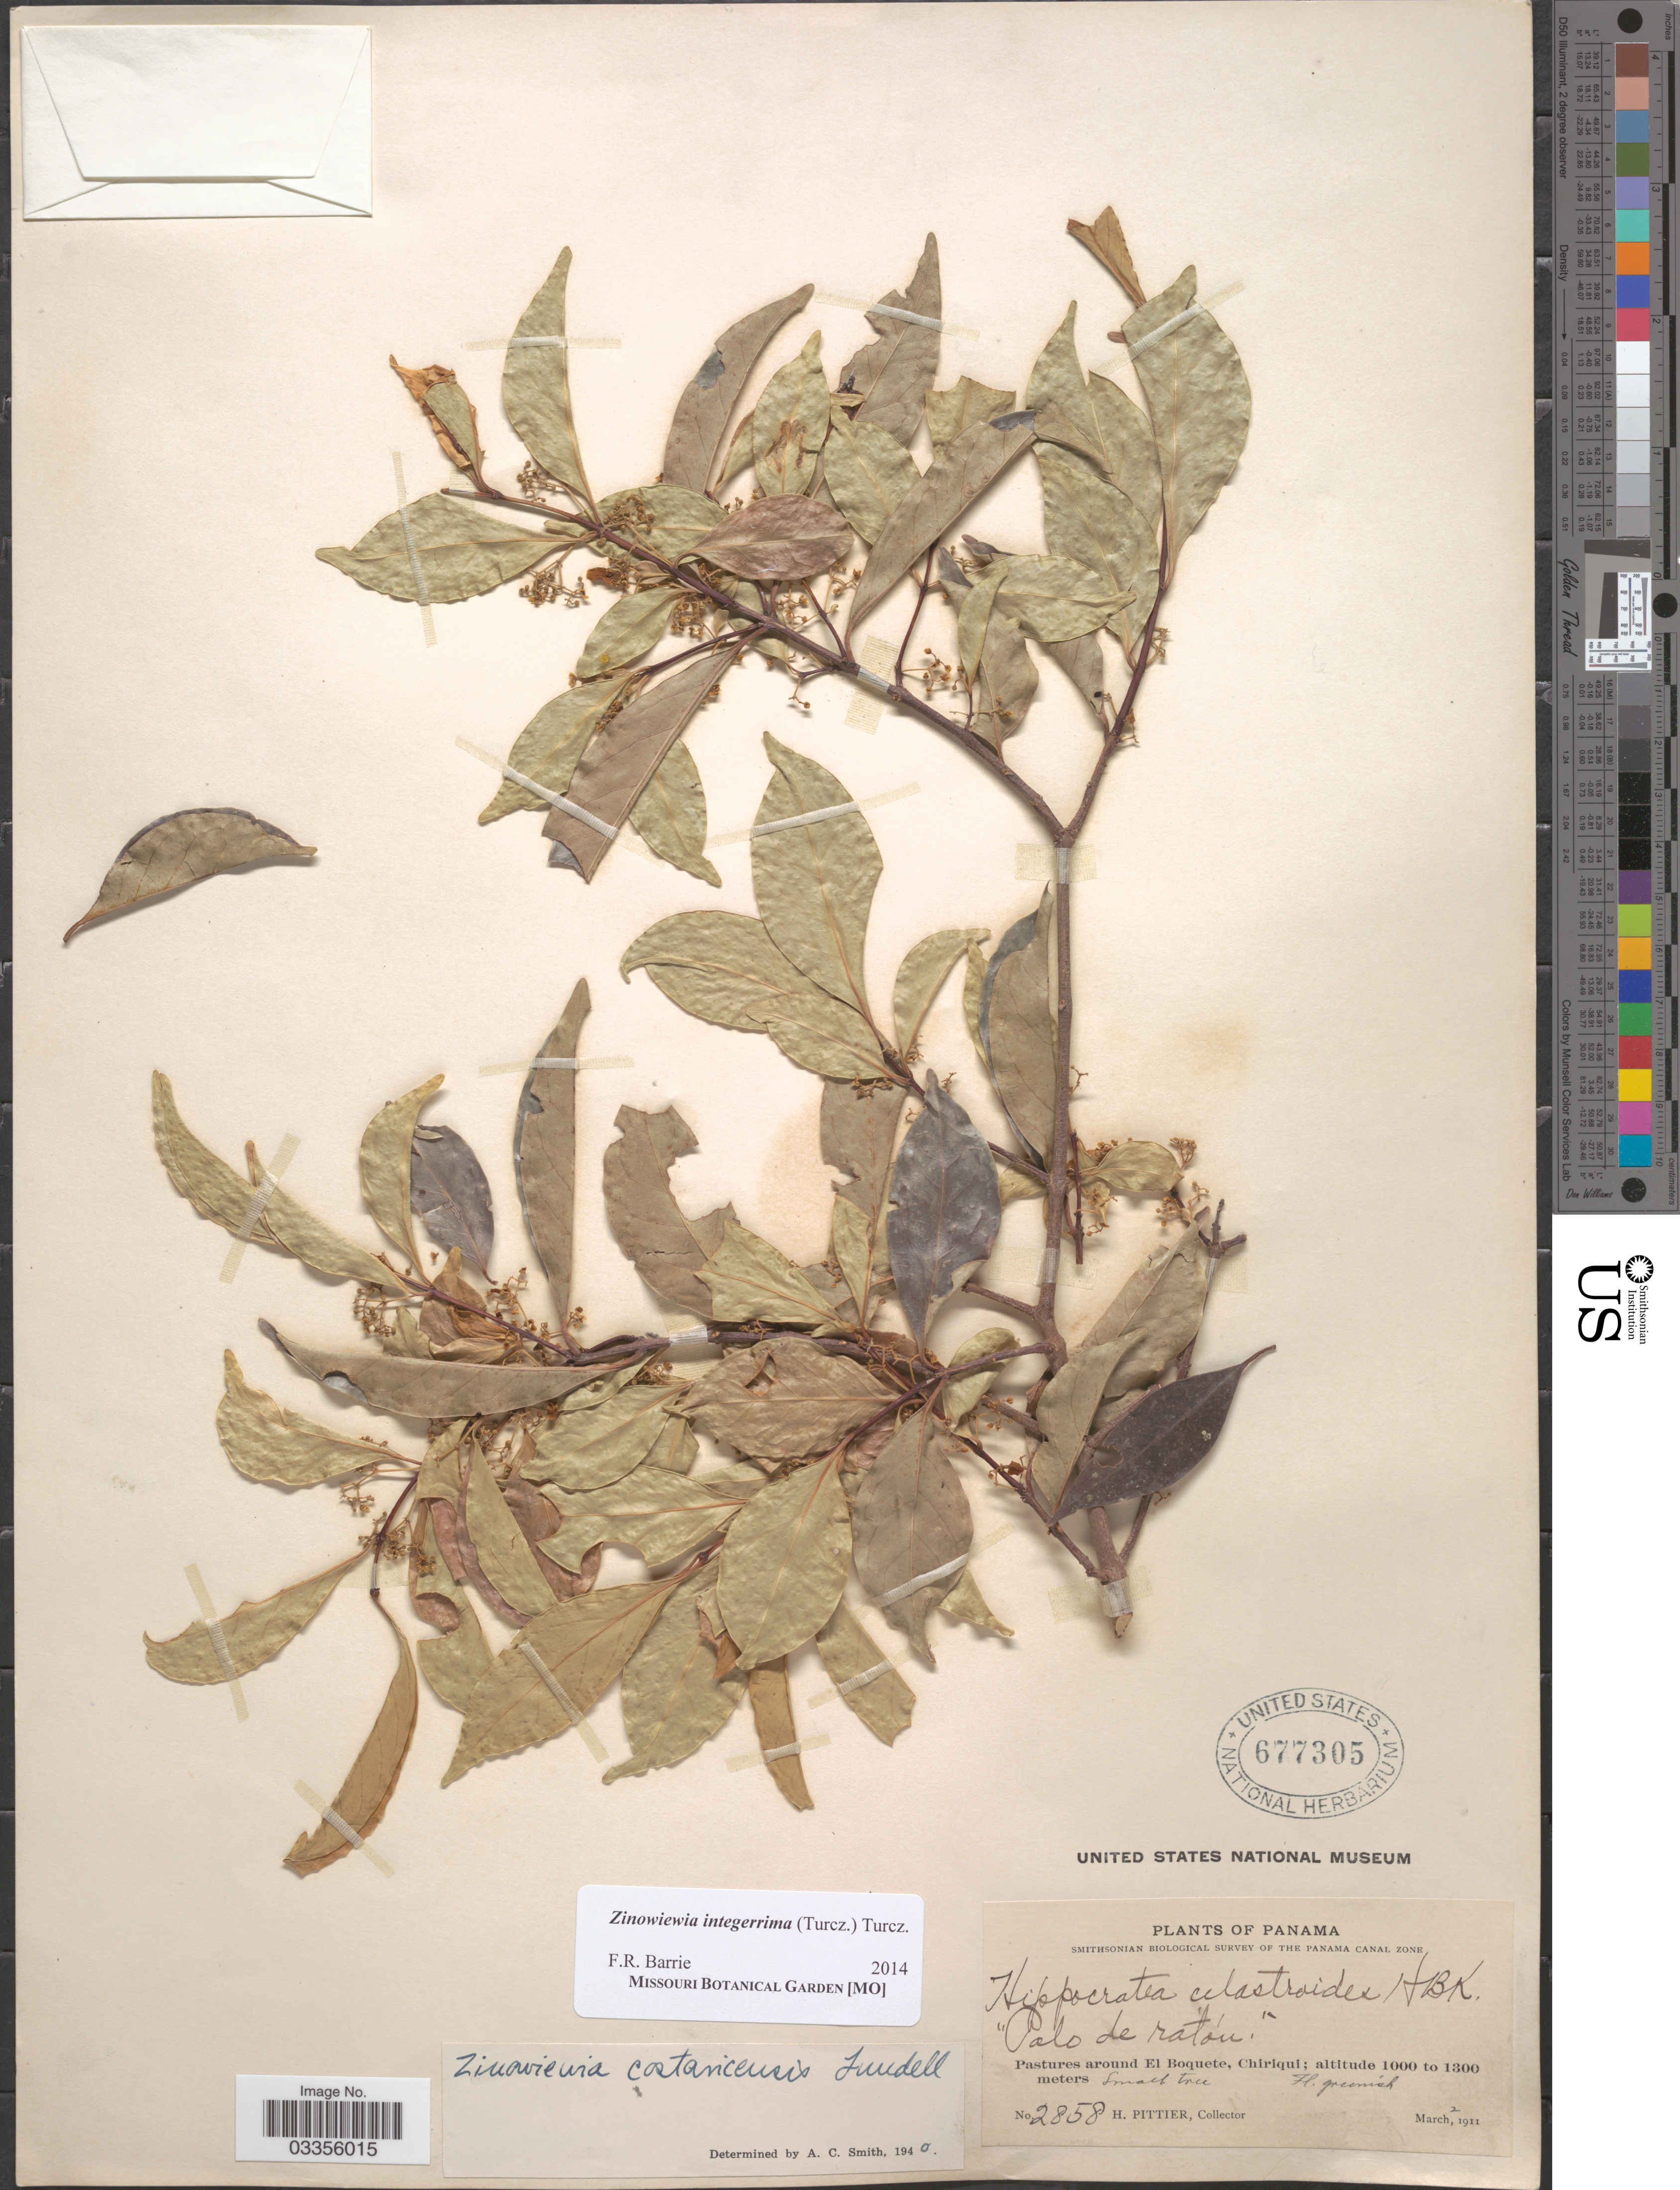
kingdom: Plantae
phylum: Tracheophyta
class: Magnoliopsida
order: Celastrales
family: Celastraceae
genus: Zinowiewia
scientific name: Zinowiewia integerrima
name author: (Turcz.) Turcz.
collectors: H. F. Pittier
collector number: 2858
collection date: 1911-03-02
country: Panama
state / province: Chiriqui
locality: Palo de ratón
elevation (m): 1000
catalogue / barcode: US 677305